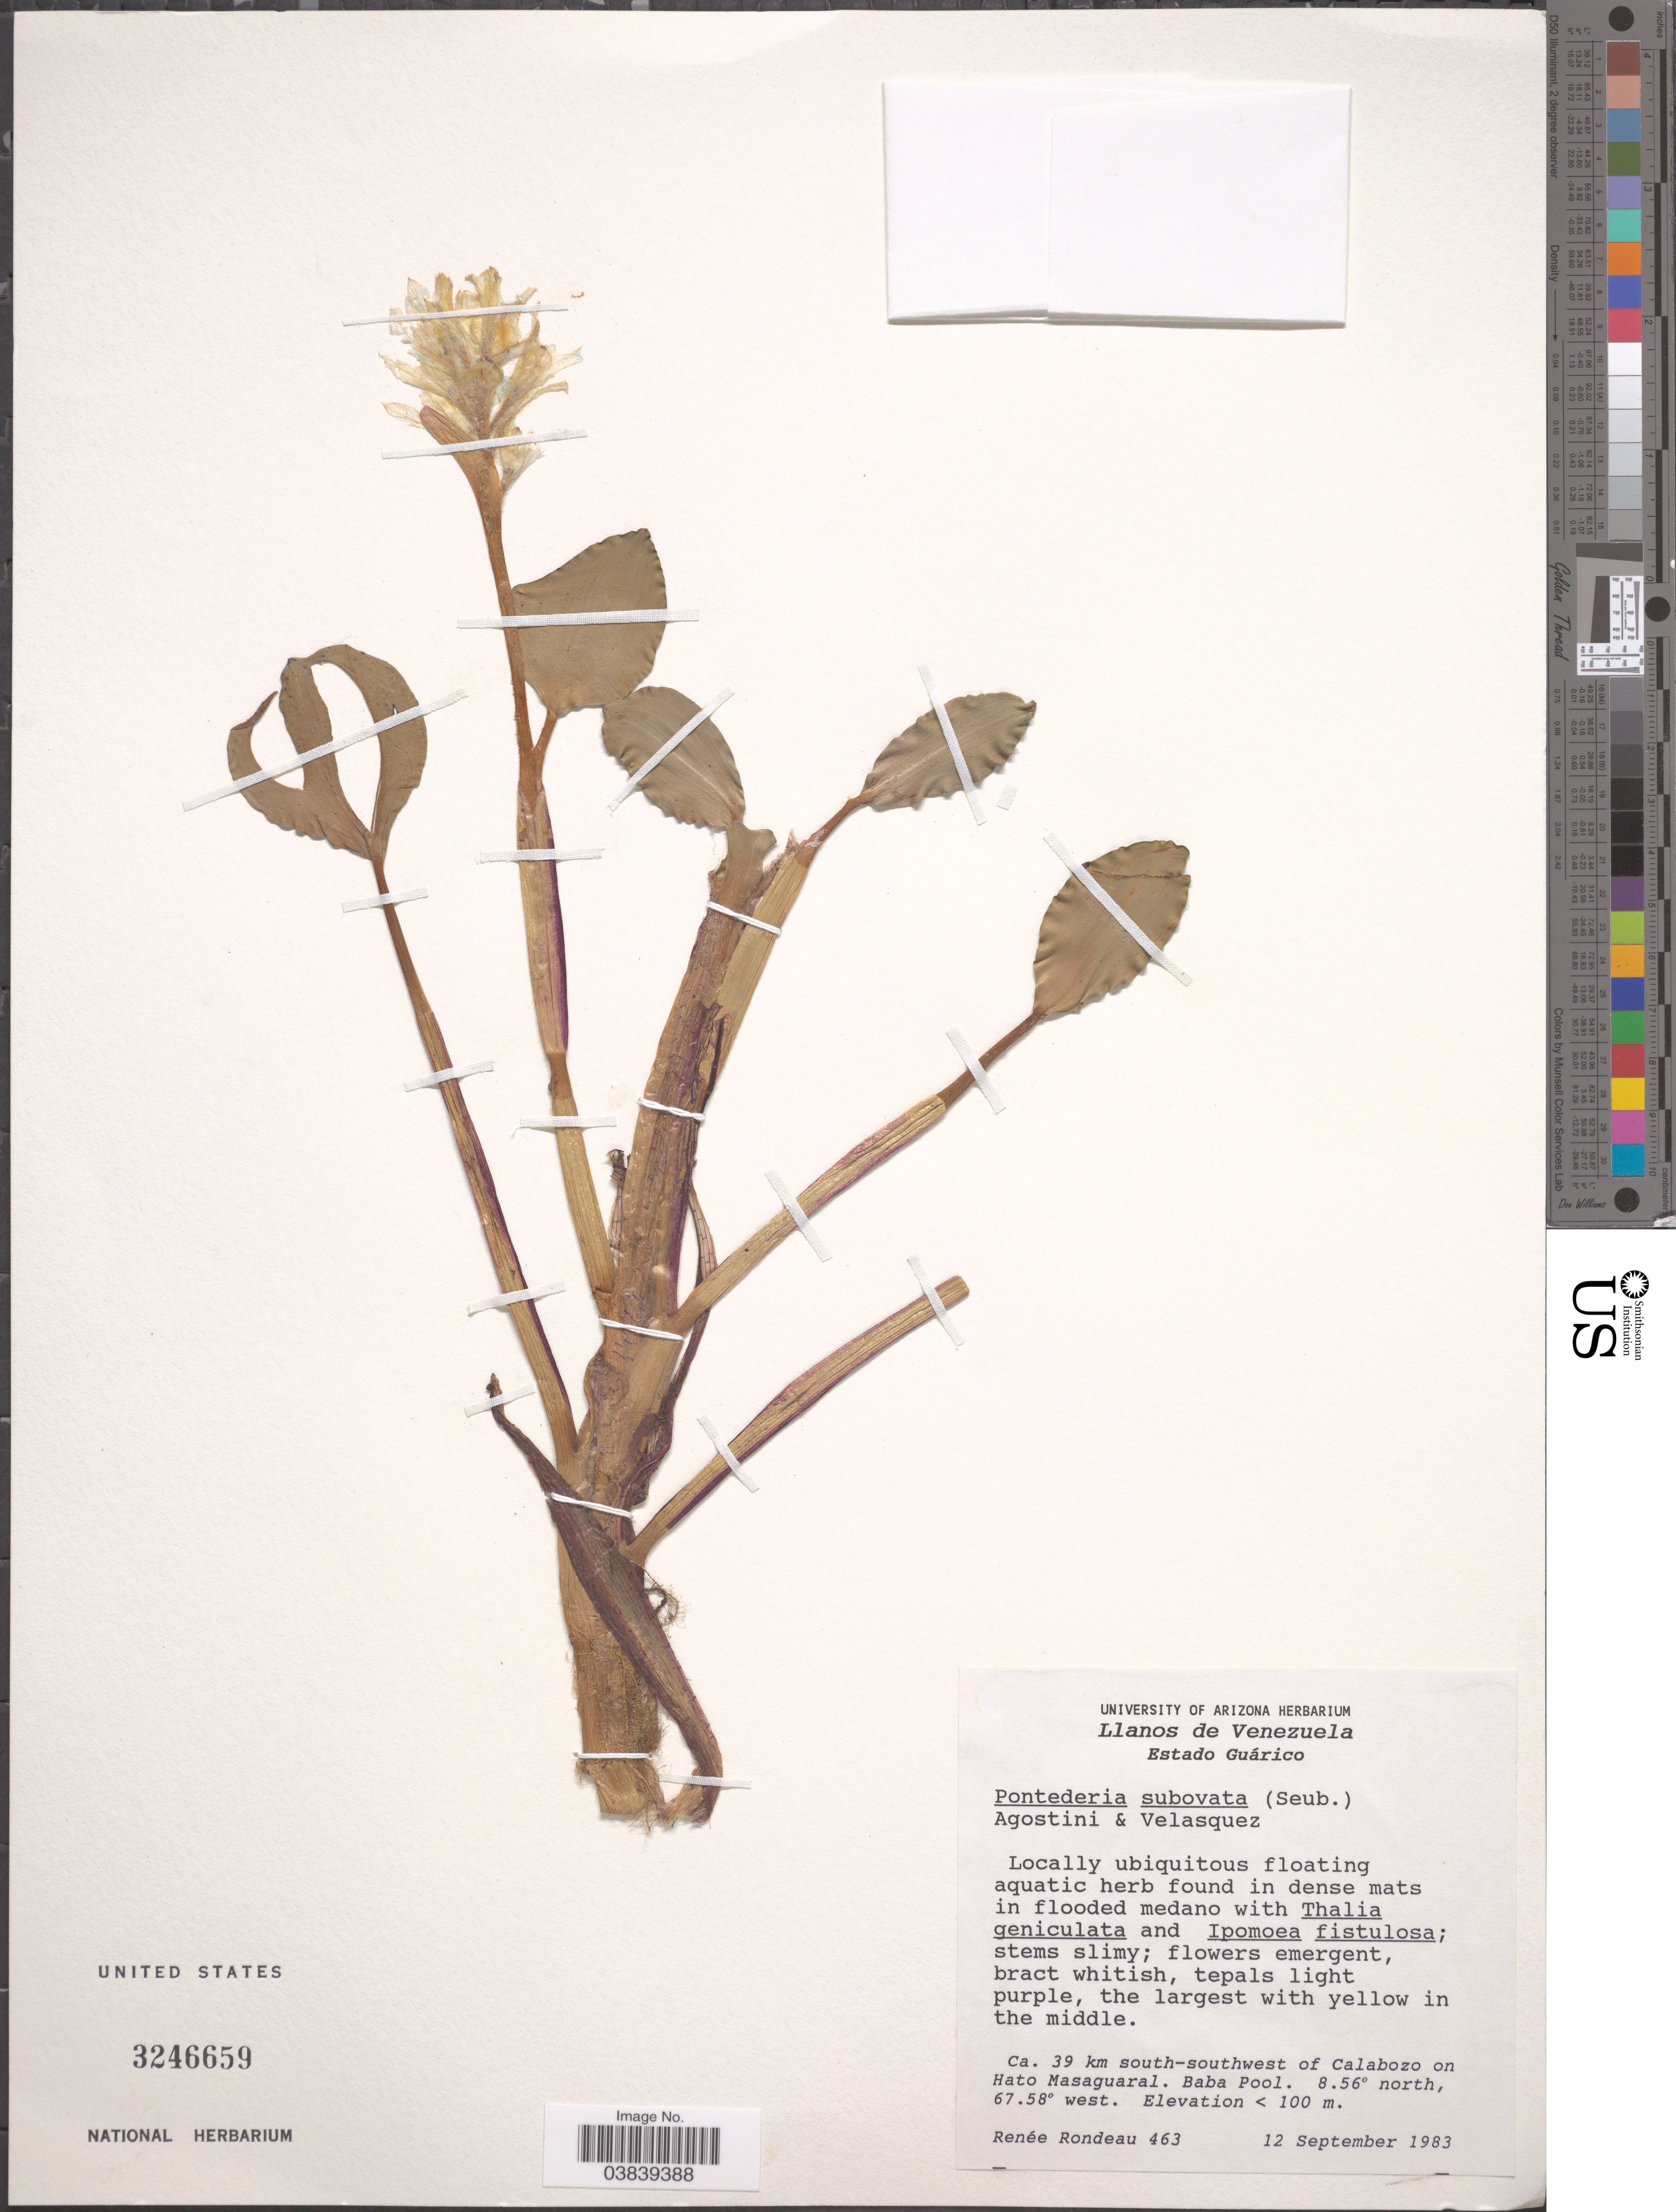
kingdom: Plantae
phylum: Tracheophyta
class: Liliopsida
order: Commelinales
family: Pontederiaceae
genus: Pontederia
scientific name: Pontederia subovata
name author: (Seub.) Lowden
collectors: R. Rondeau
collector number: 463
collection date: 1983-09-12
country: Venezuela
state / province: Guarico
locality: Ca. 39 km south-southwest of Calabozo on Hato Masaguaral. Baba Pool.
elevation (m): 100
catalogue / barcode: US 3246659